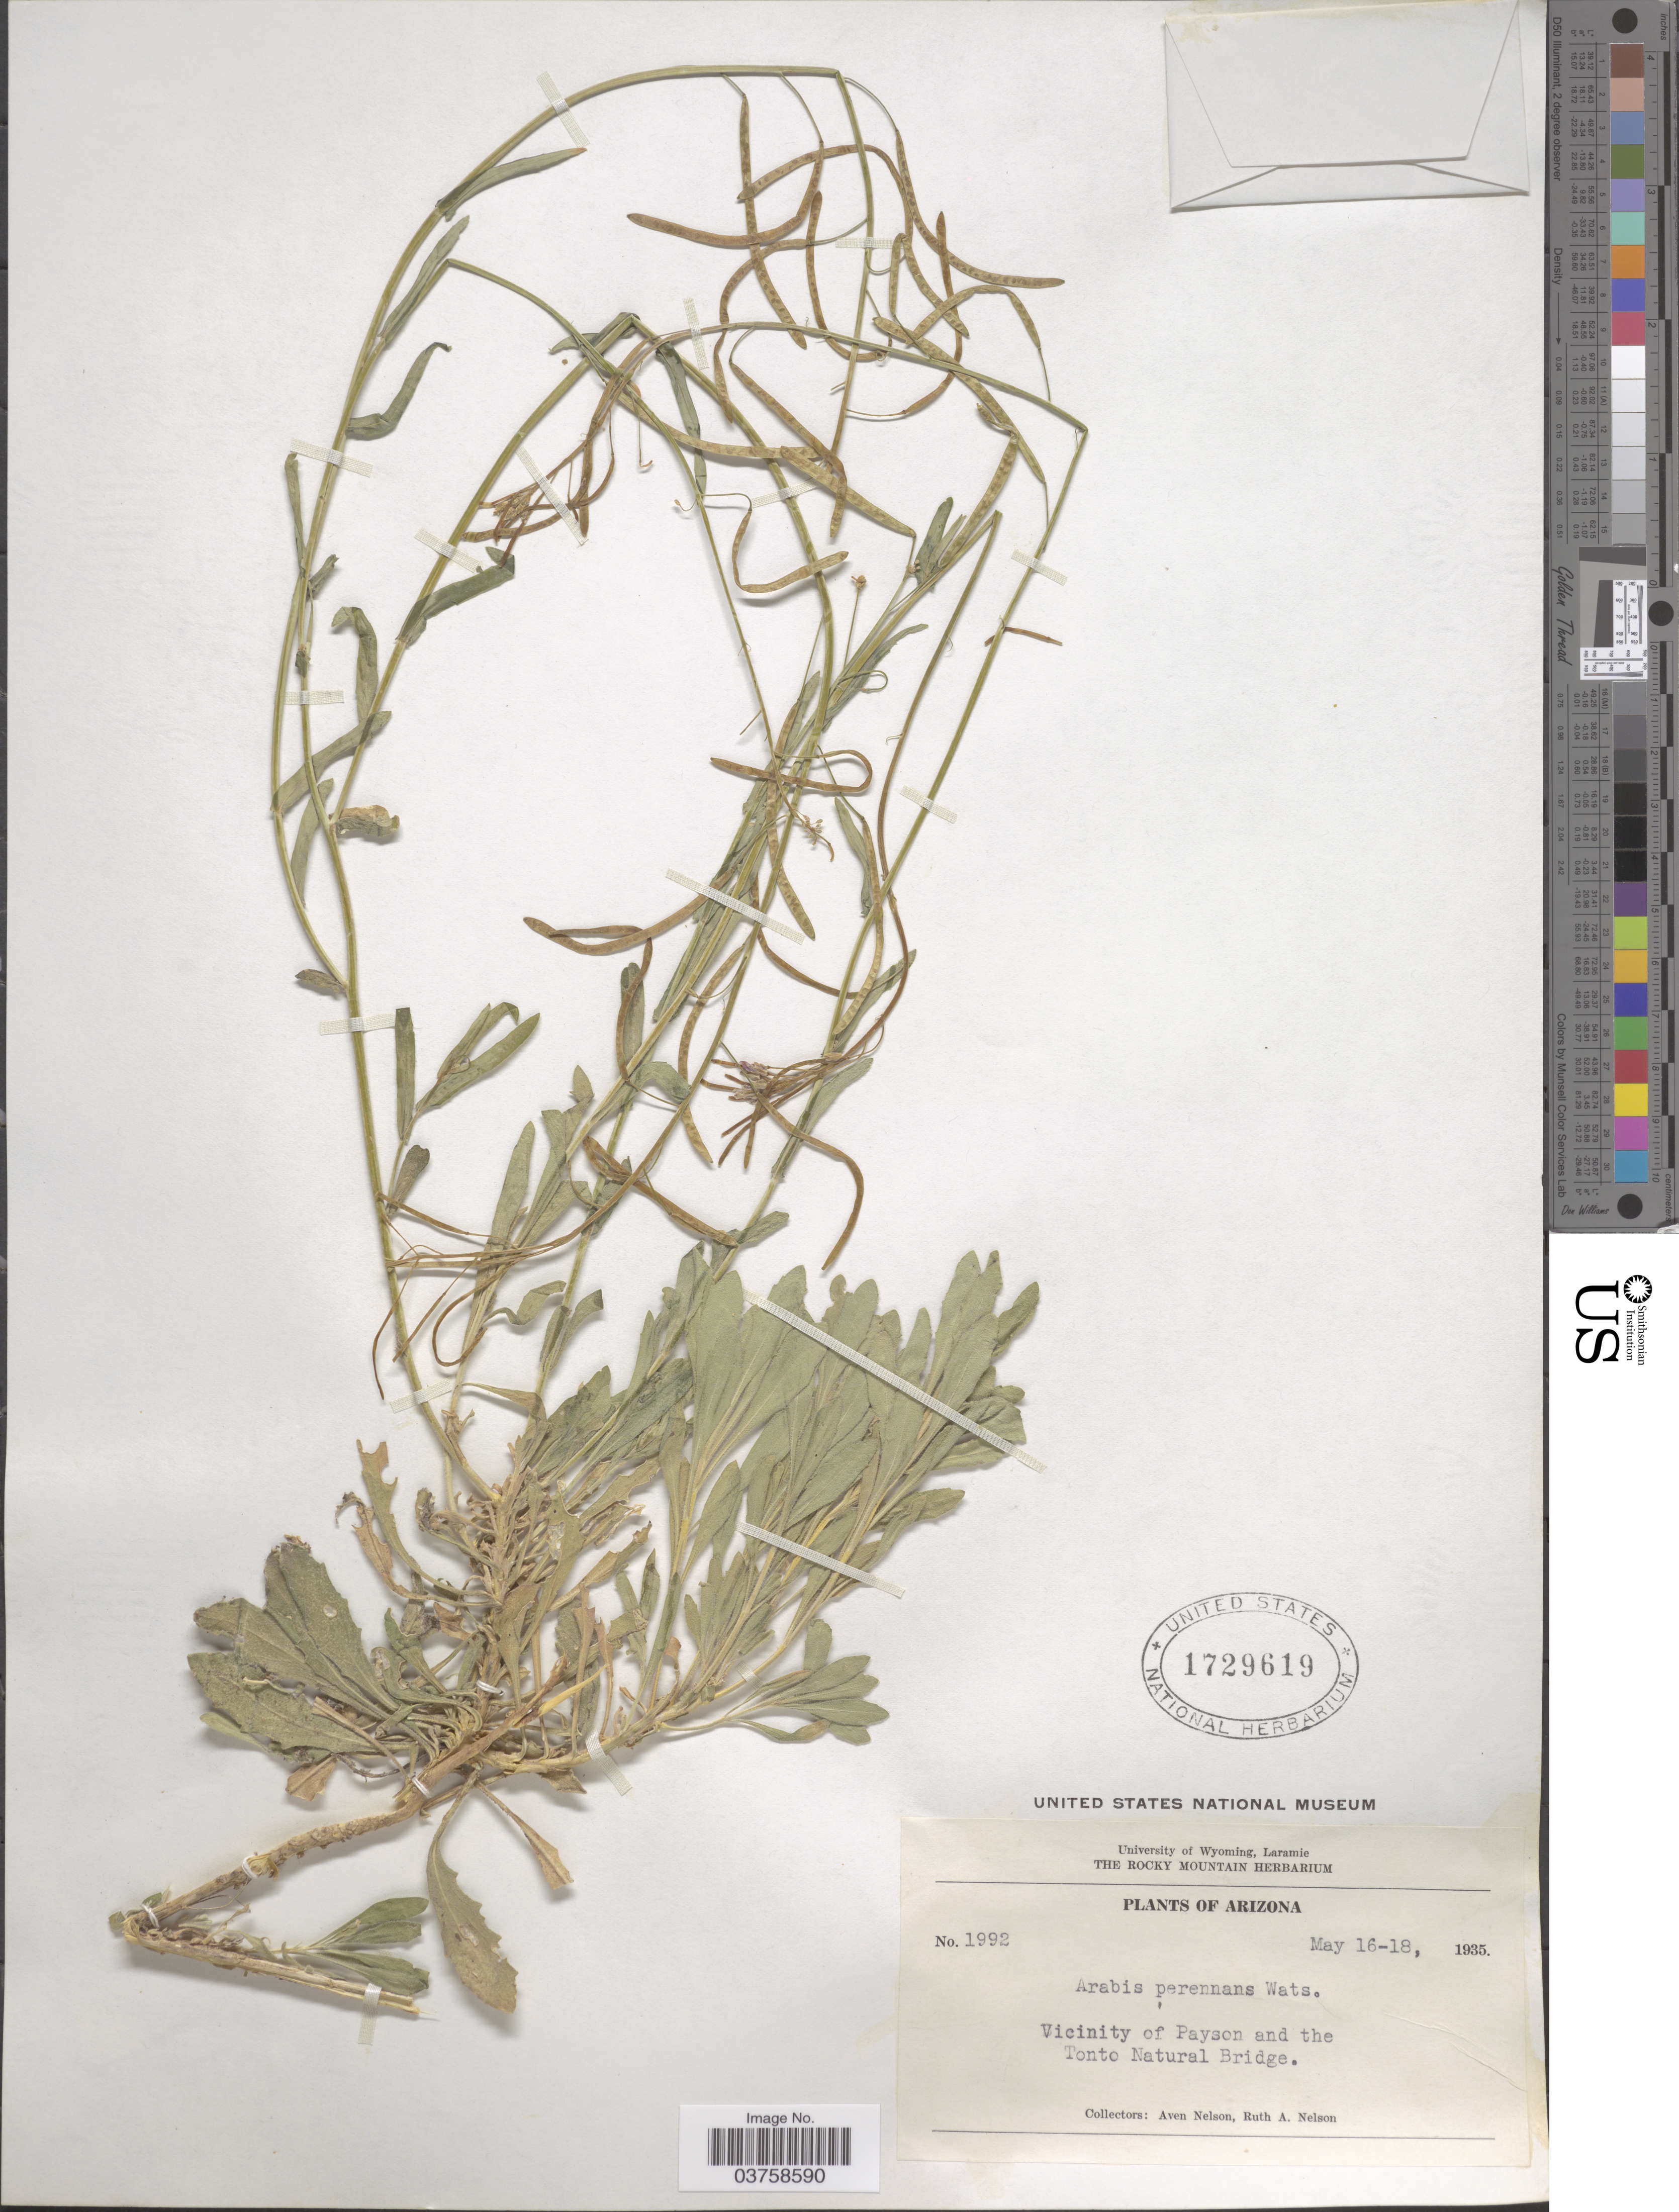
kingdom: Plantae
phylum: Tracheophyta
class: Magnoliopsida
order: Brassicales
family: Brassicaceae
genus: Arabis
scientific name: Arabis perennans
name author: S. Watson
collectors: A. Nelson & R. A. Nelson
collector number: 1992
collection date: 1935-05-16/1935-05-18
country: United States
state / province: Arizona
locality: Vicinity of Payson and the Tonto Natural Bridge.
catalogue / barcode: US 1729619